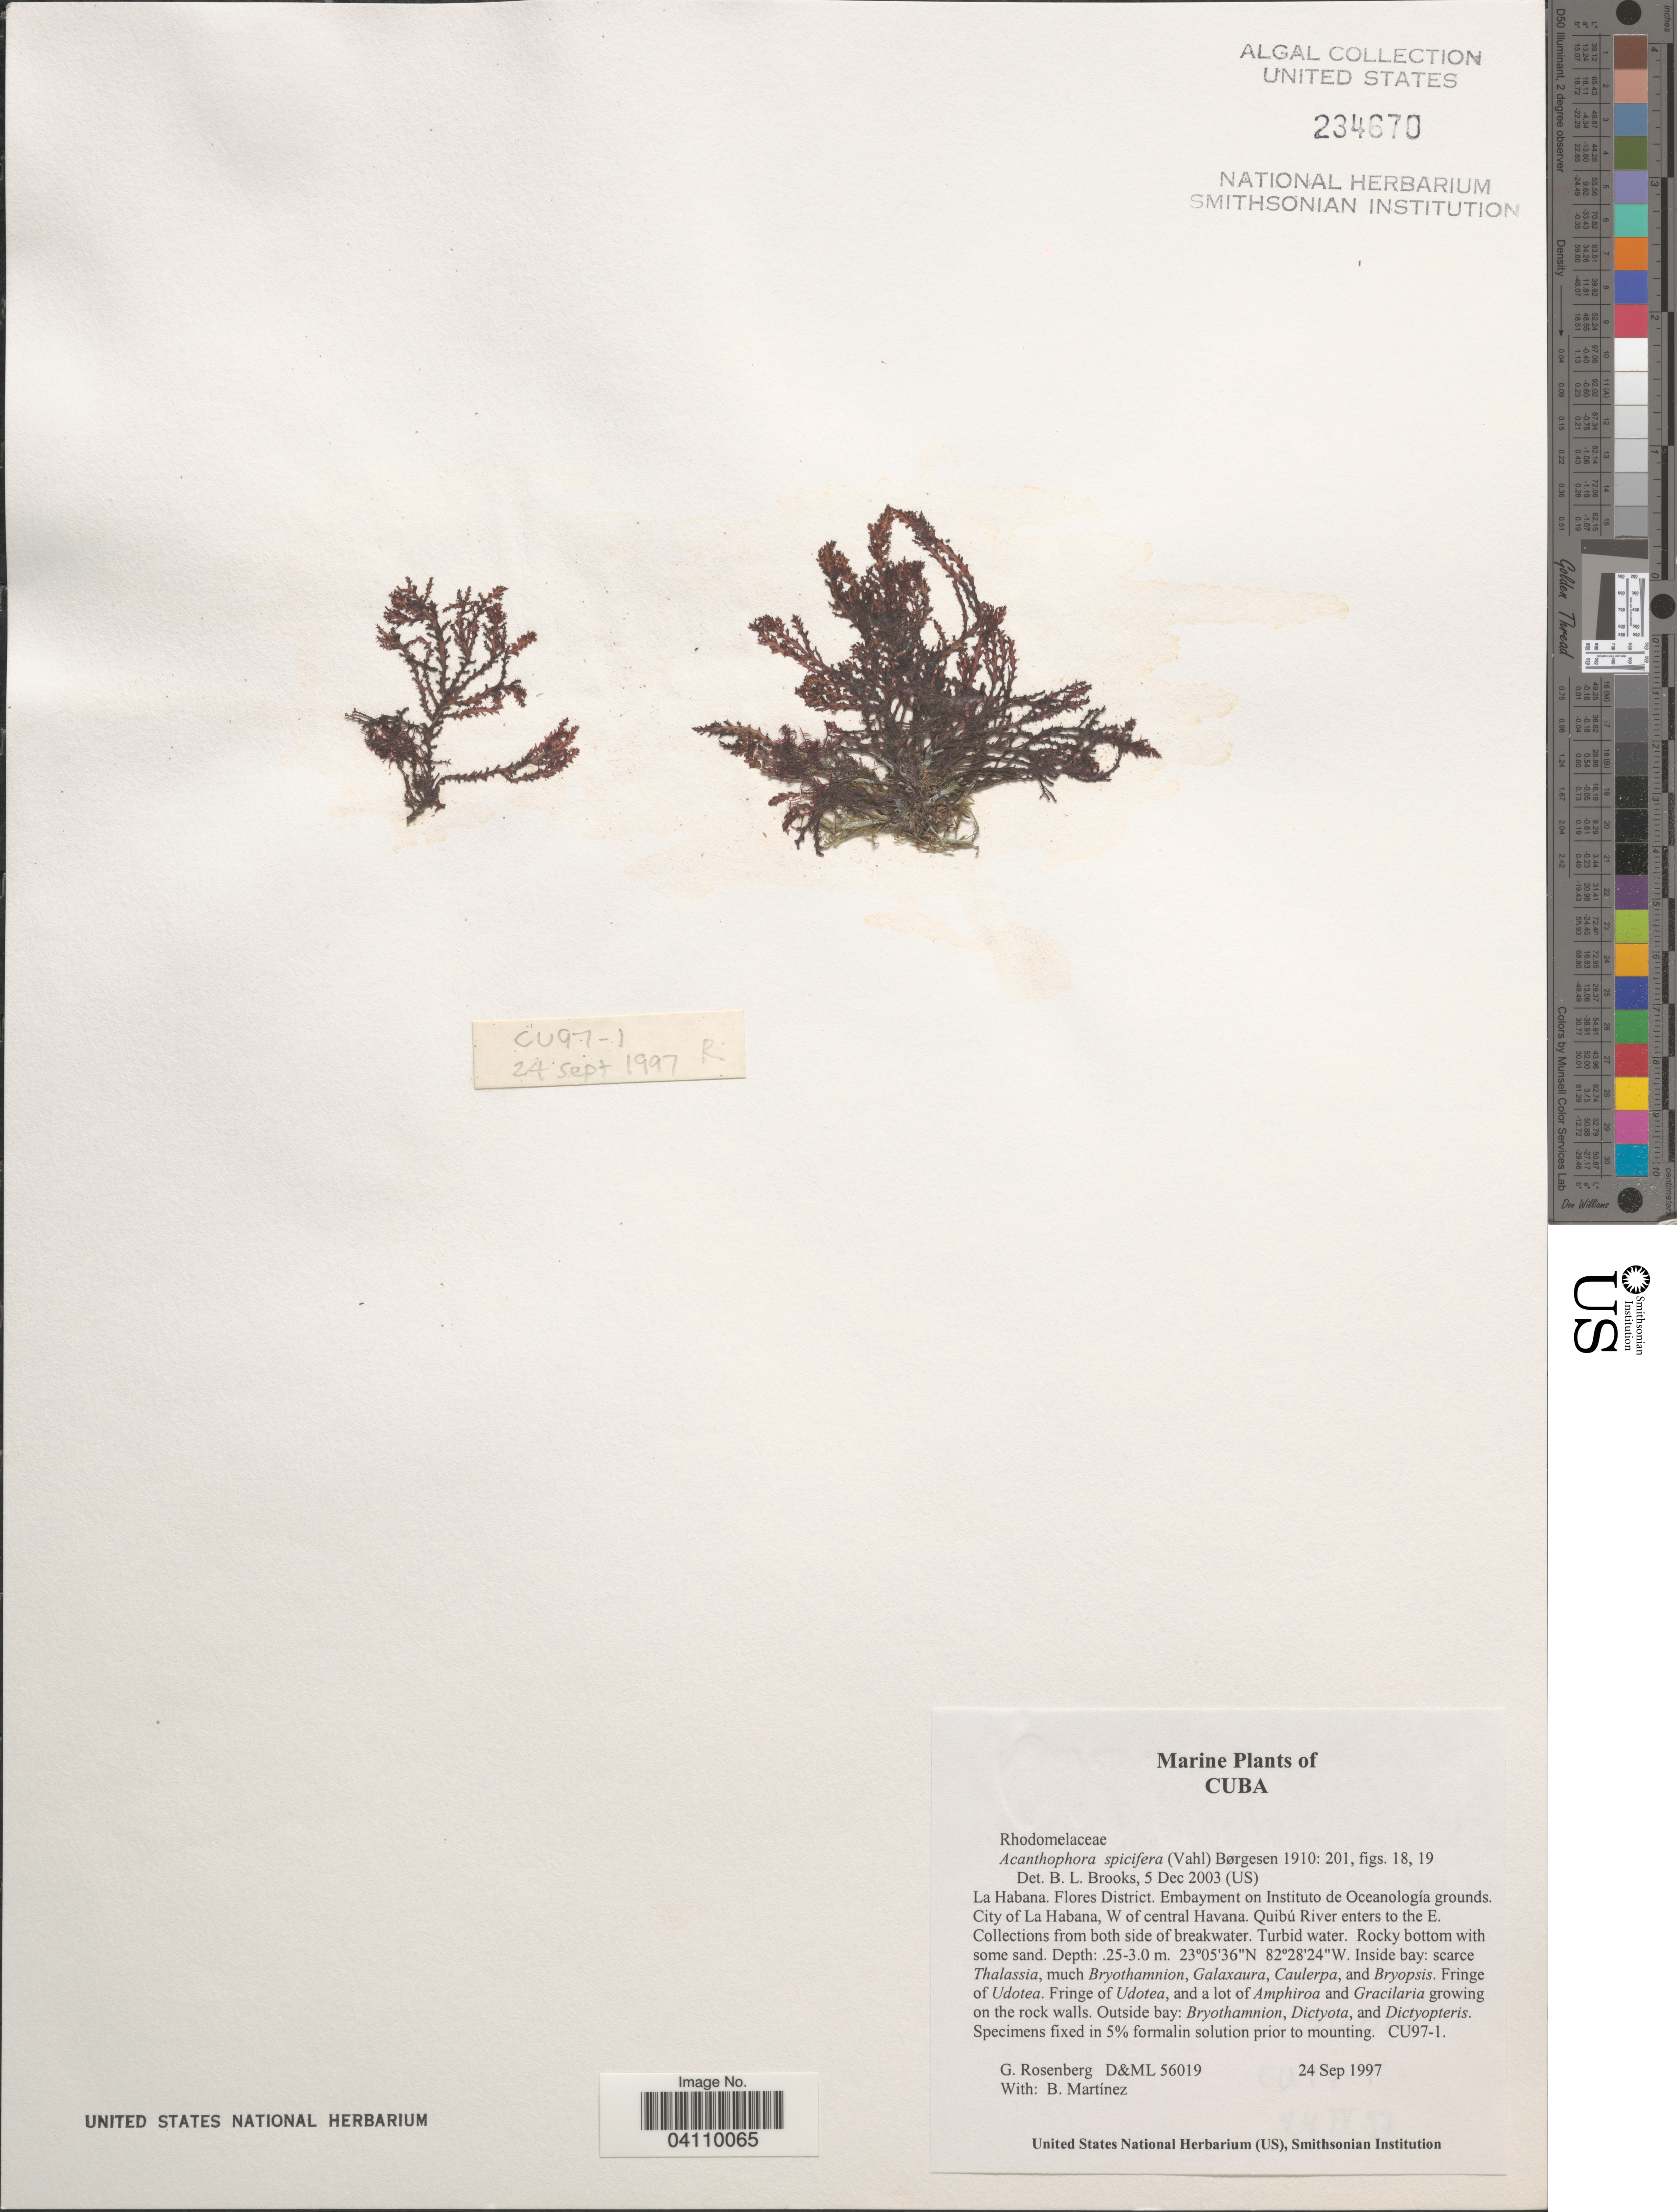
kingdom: Plantae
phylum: Rhodophyta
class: Florideophyceae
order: Ceramiales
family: Rhodomelaceae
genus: Acanthophora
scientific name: Acanthophora spicifera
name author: (Vahl) Børgesen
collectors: G. Rosenberg & B. Martinez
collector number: D&ML 56019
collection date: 1997-09-24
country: Cuba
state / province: La Habana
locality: Flores District. Embayment on Instituto de Oceanología grounds. City of La Habana, W of central Havana. Quibú River enters to the E.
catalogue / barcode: US 234670